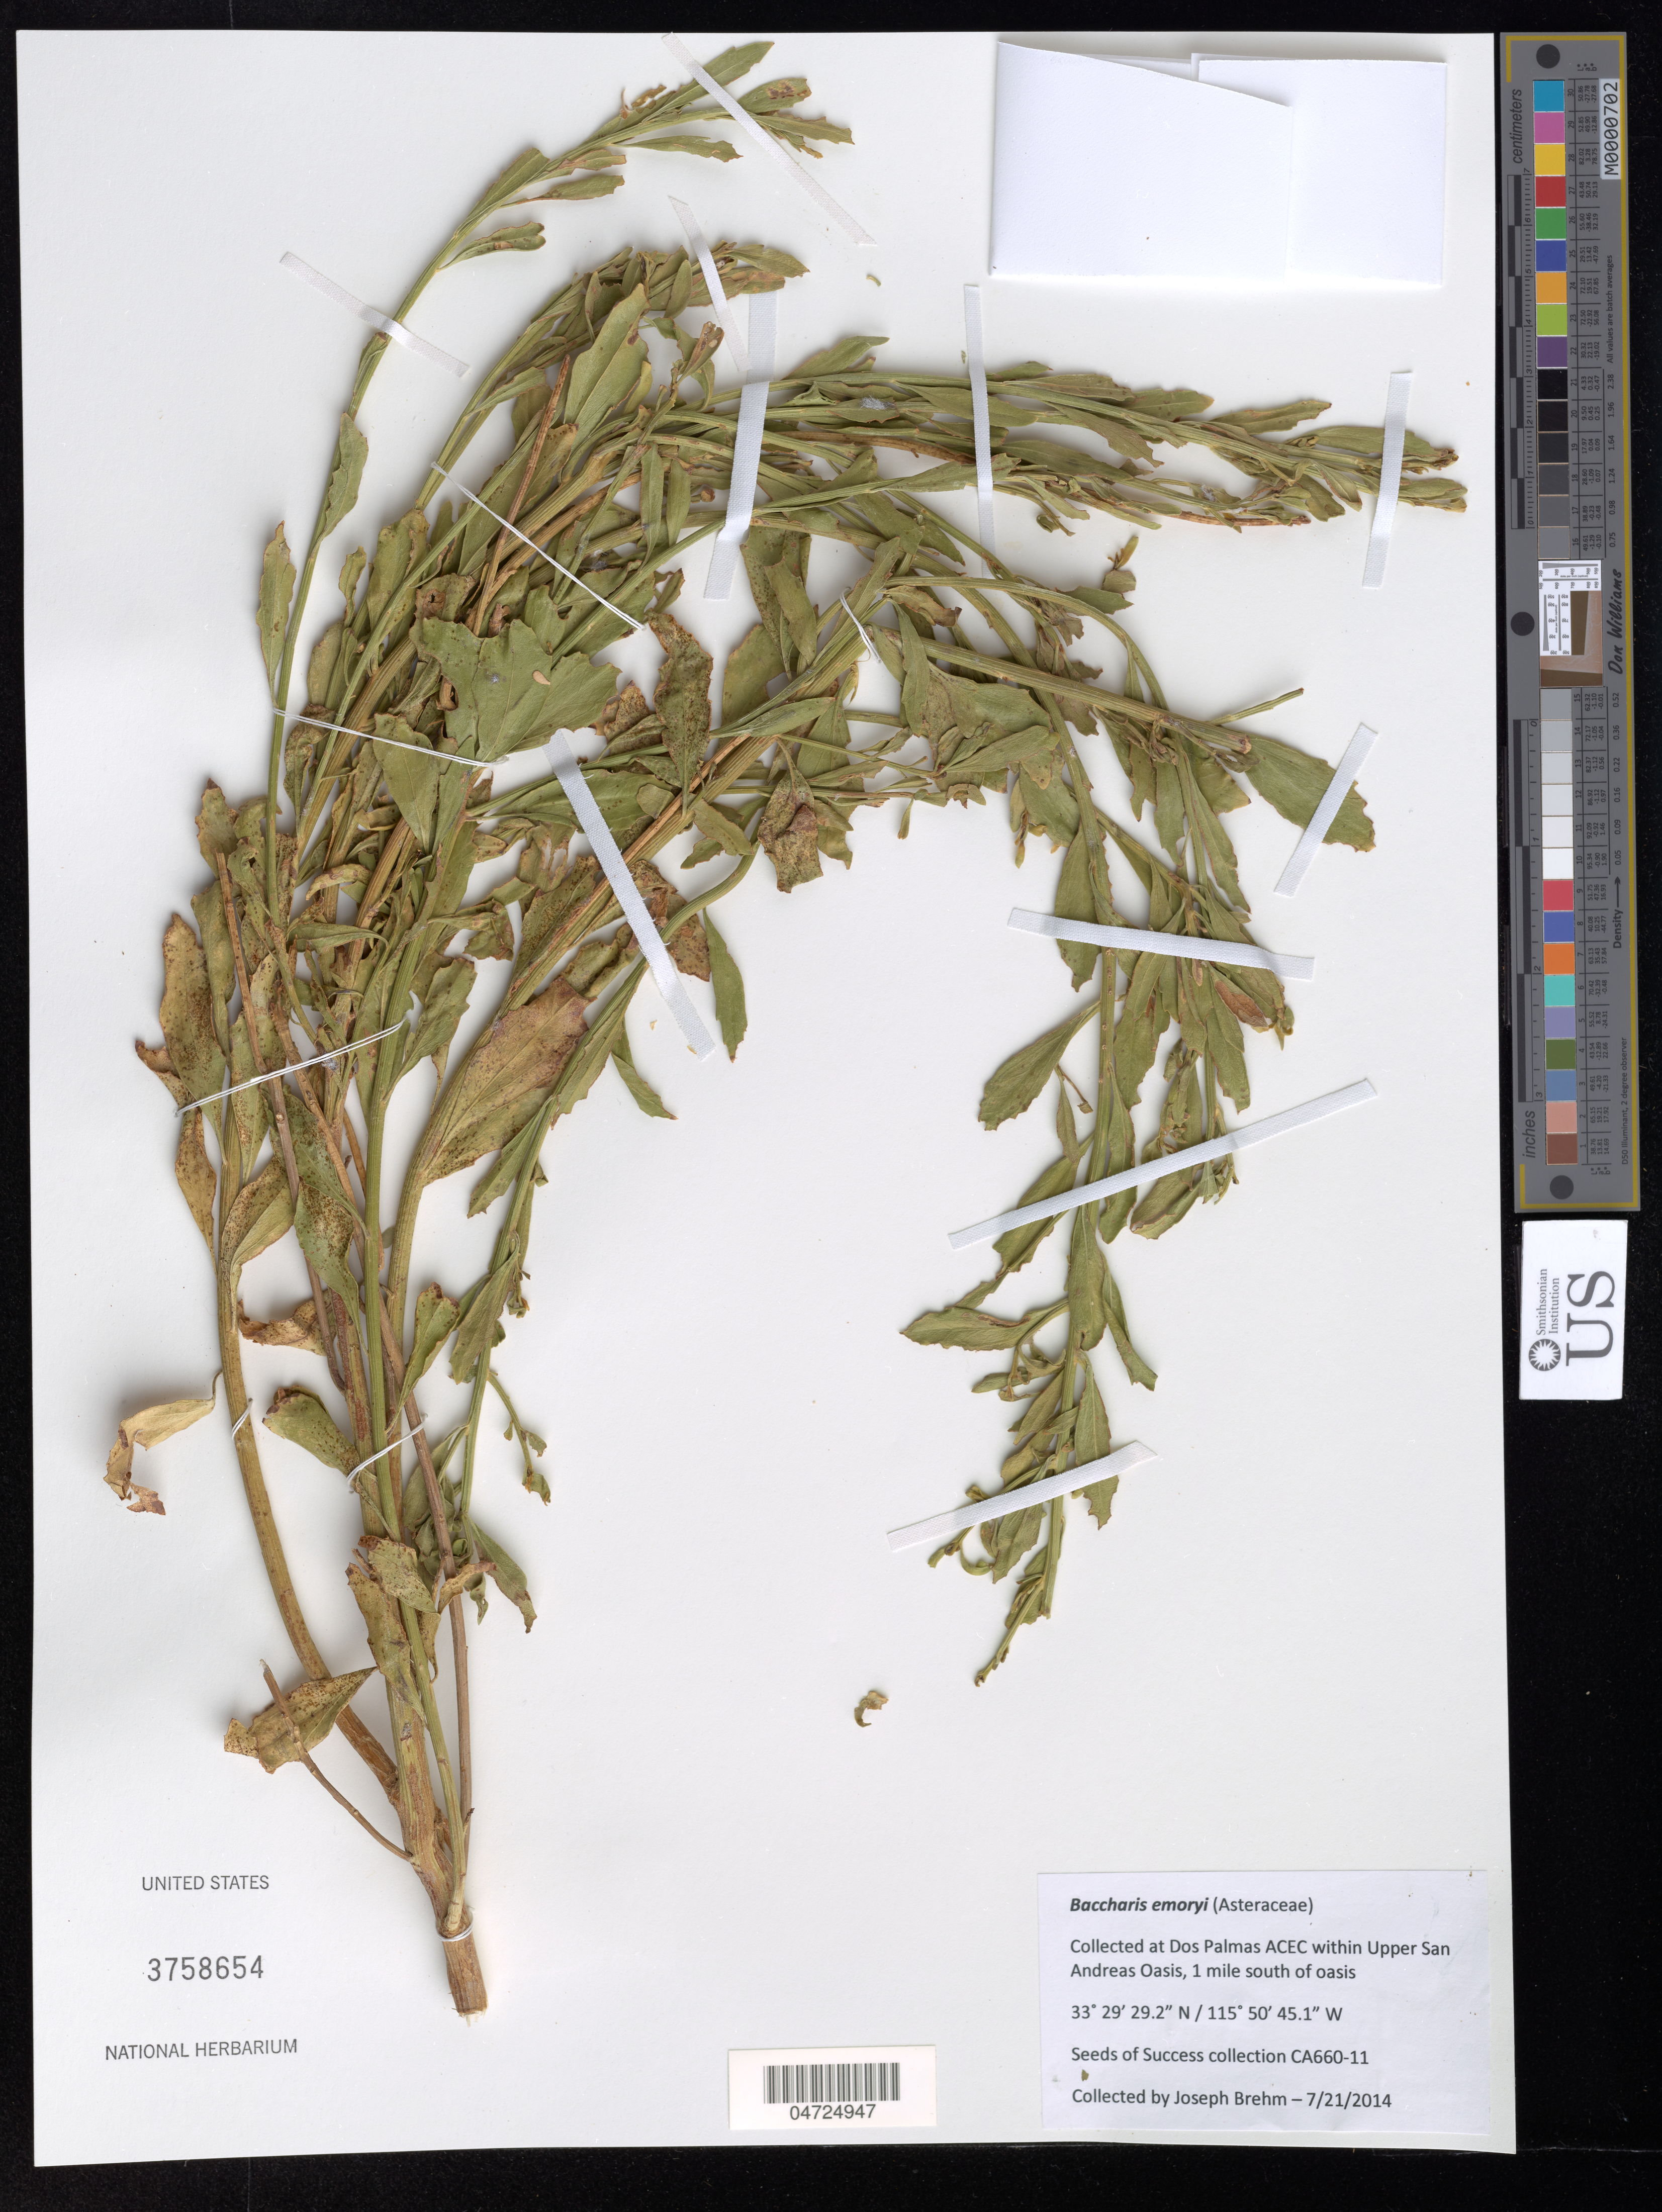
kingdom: Plantae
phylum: Tracheophyta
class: Magnoliopsida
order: Asterales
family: Asteraceae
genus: Baccharis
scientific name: Baccharis emoryi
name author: A. Gray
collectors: J. Brehm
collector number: CA660-11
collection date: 2014-07-21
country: United States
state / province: California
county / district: San Deigo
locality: At Dos Palmas ACEC within Upper San Andreas Oasis, 1 mile south of oasis.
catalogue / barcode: US 3758654